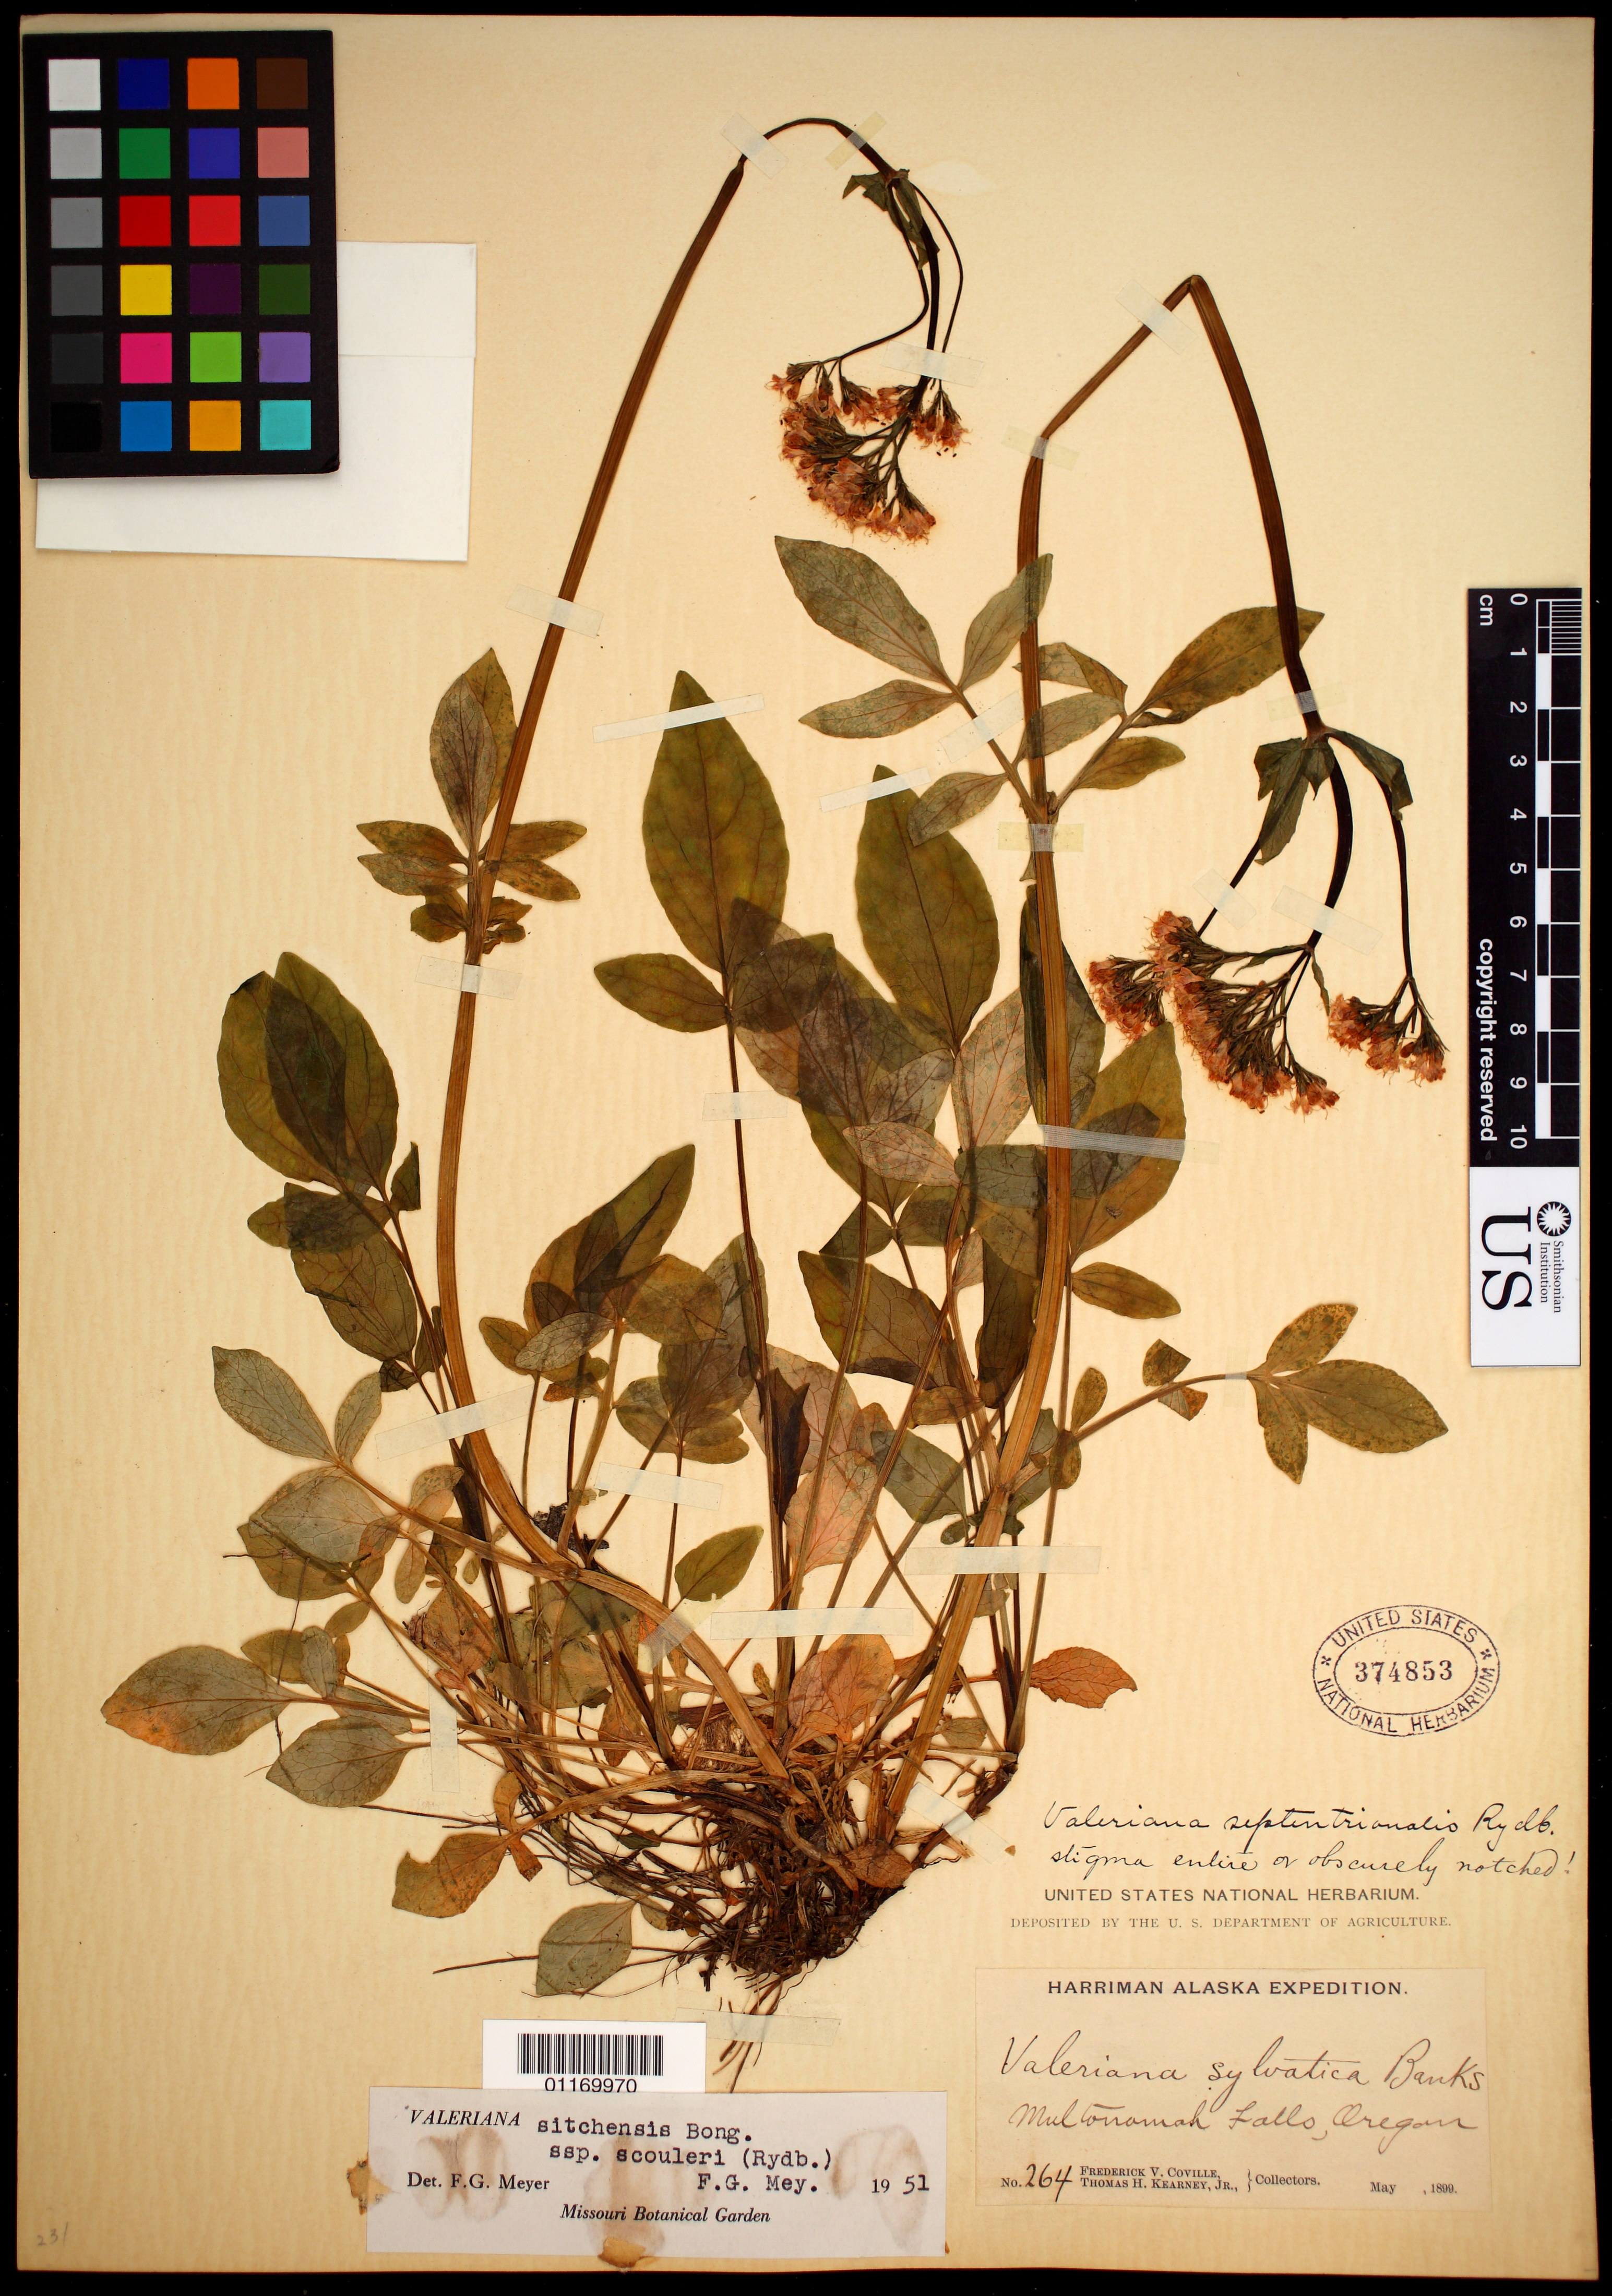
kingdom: Plantae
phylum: Tracheophyta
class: Magnoliopsida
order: Dipsacales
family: Caprifoliaceae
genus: Valeriana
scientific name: Valeriana sitchensis subsp. scouleri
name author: (Rydb.) F.G. Mey.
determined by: Meyer, F. G.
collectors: F. V. Coville & T. H. Kearney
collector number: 264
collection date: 1899-05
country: United States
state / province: Oregon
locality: Multonamah Falls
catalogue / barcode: US 374853